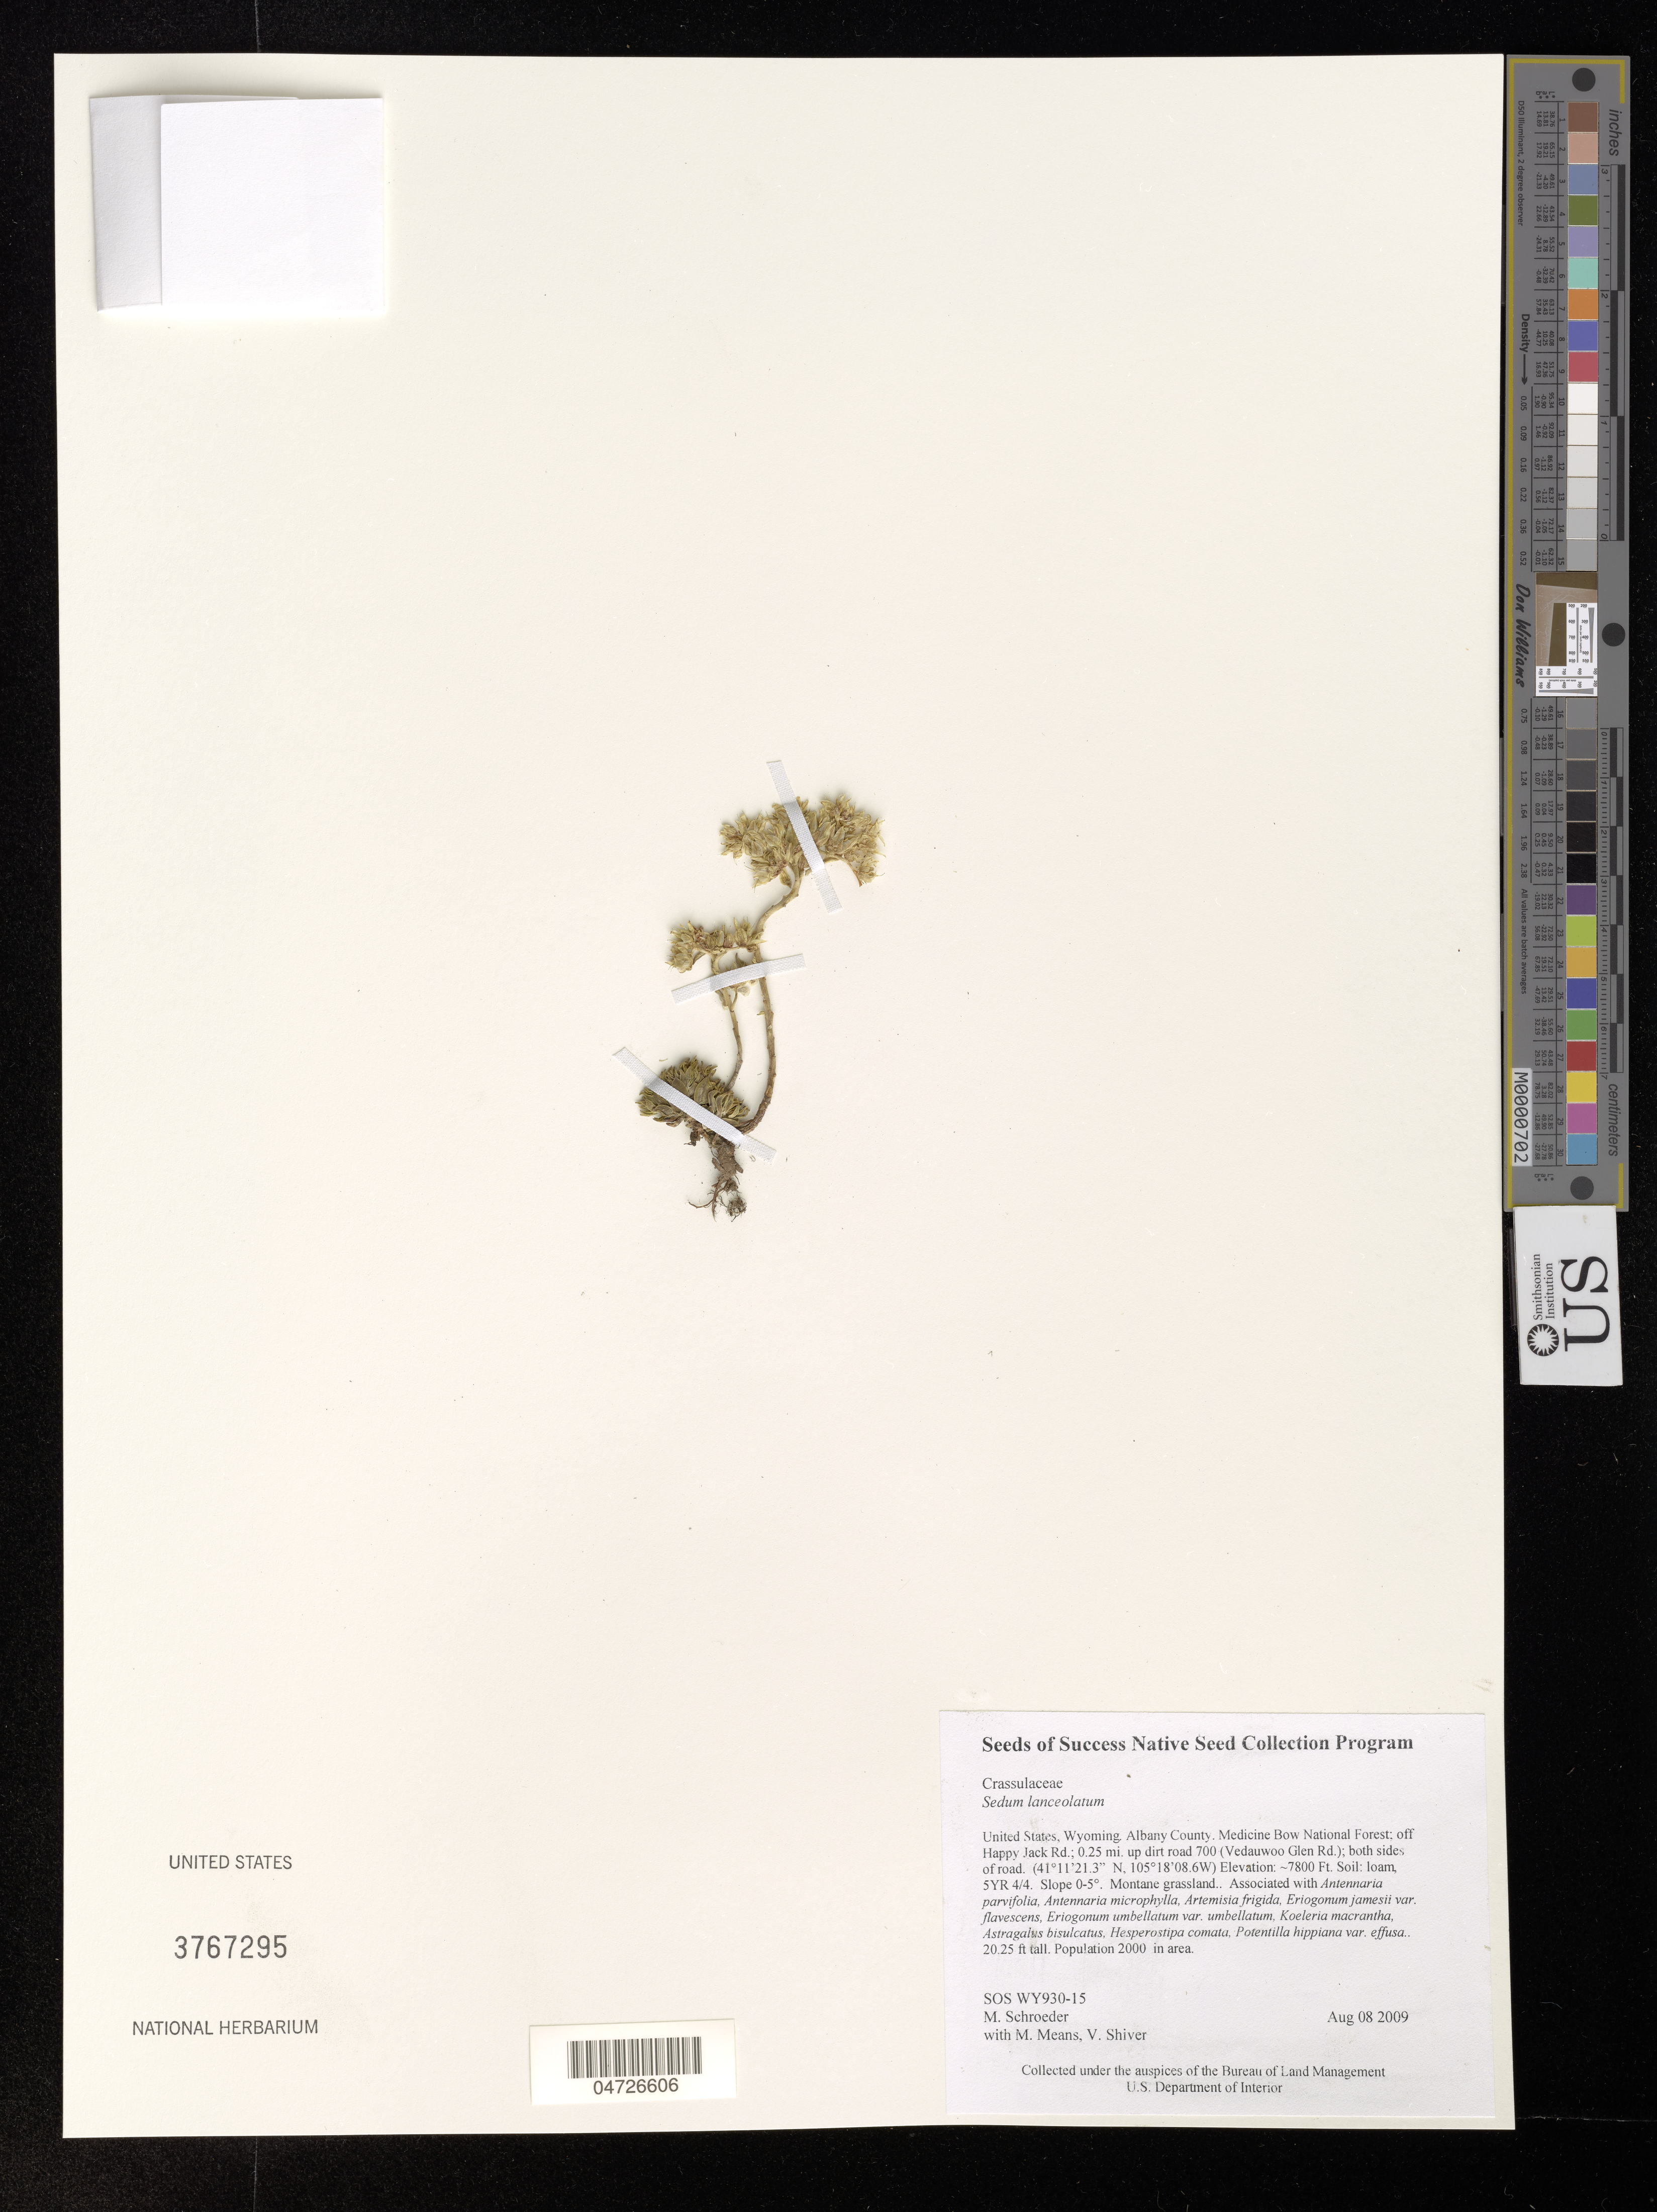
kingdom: Plantae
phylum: Tracheophyta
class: Magnoliopsida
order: Saxifragales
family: Crassulaceae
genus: Sedum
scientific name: Sedum lanceolatum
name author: Torr.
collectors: M. Schroeder, M. Means & V. Shiver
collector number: SOS WY930-15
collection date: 2009-08-08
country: United States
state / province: Wyoming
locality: Albany County. Medicine Bow National Forest; off Happy Jack Rd.; 0.25 mi. up dirt road 700 (Vedauwoo Glen Rd.); both sides of road.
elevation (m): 2377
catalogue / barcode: US 3767295